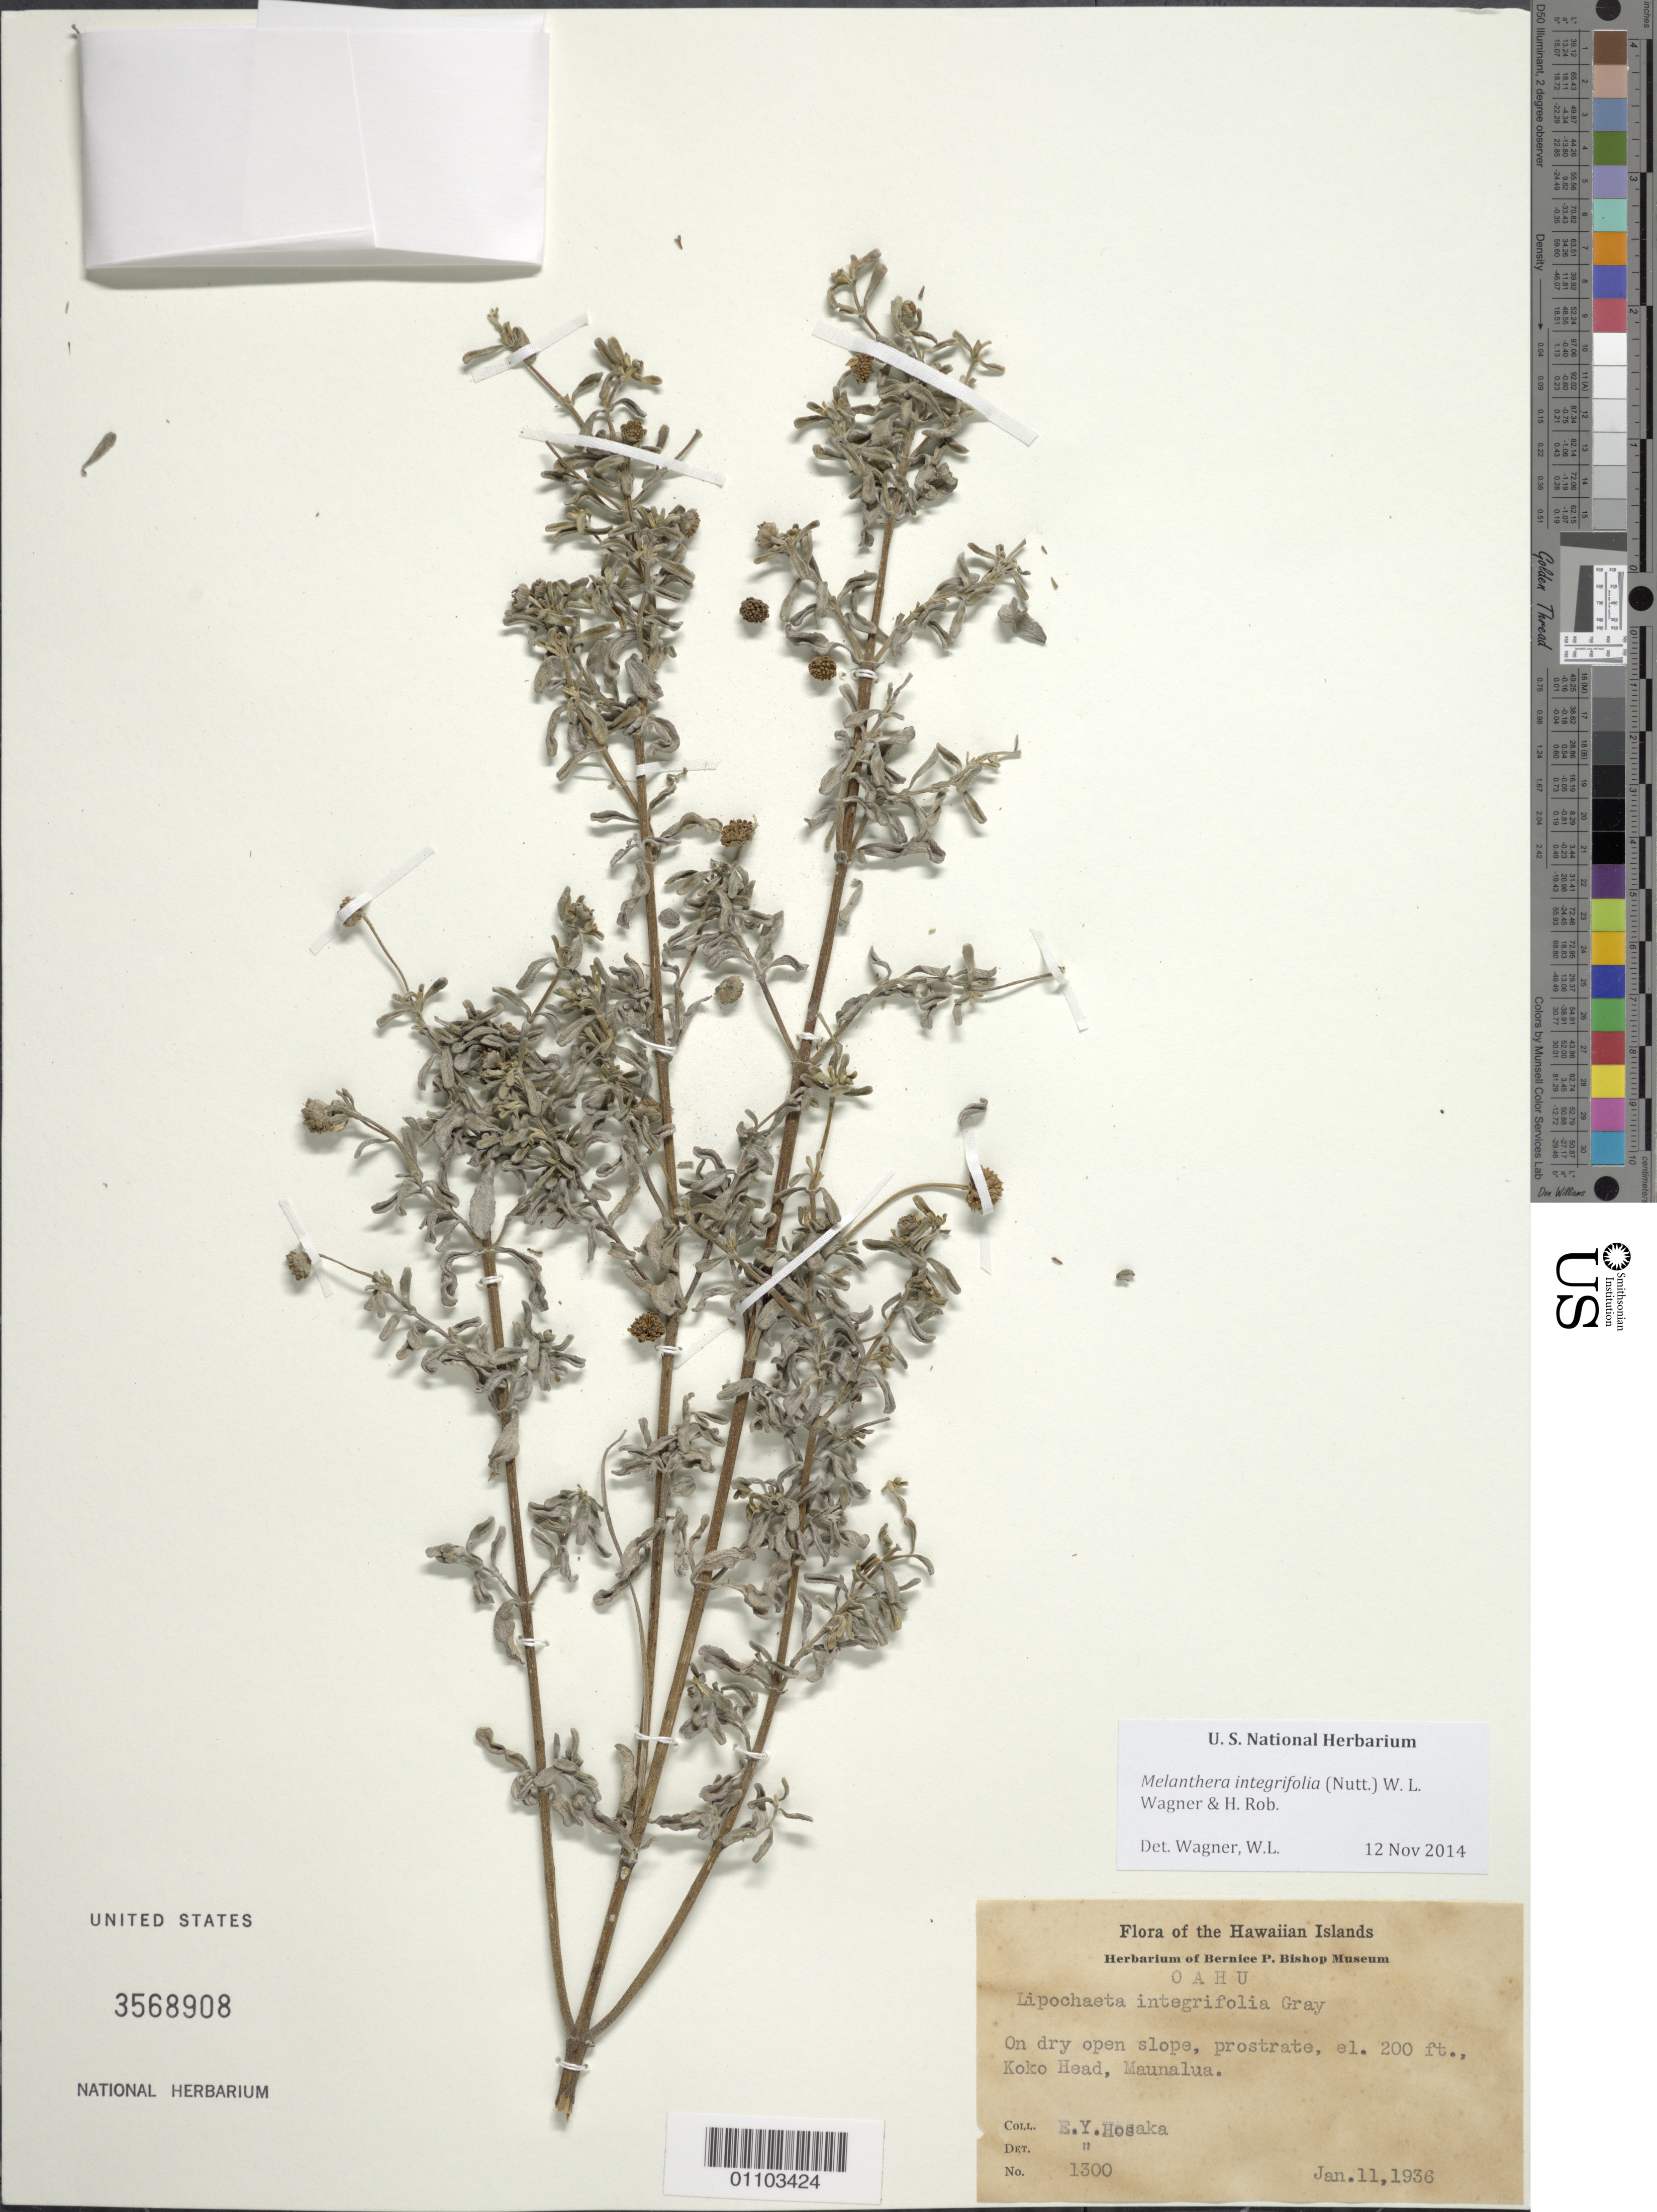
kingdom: Plantae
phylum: Tracheophyta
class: Magnoliopsida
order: Asterales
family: Asteraceae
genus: Wollastonia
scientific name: Wollastonia integrifolia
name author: (Nutt.) Orchard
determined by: Wagner, W. L., (BOT), Smithsonian Institution - National Museum of Natural History (UNITED STATES)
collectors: E. Y. Hosaka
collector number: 1300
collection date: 1936-01-11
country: United States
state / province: Hawaii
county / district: Honolulu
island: Oahu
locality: Koko Head, Maunalua.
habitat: Dry open slope.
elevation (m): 61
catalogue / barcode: US 3568908